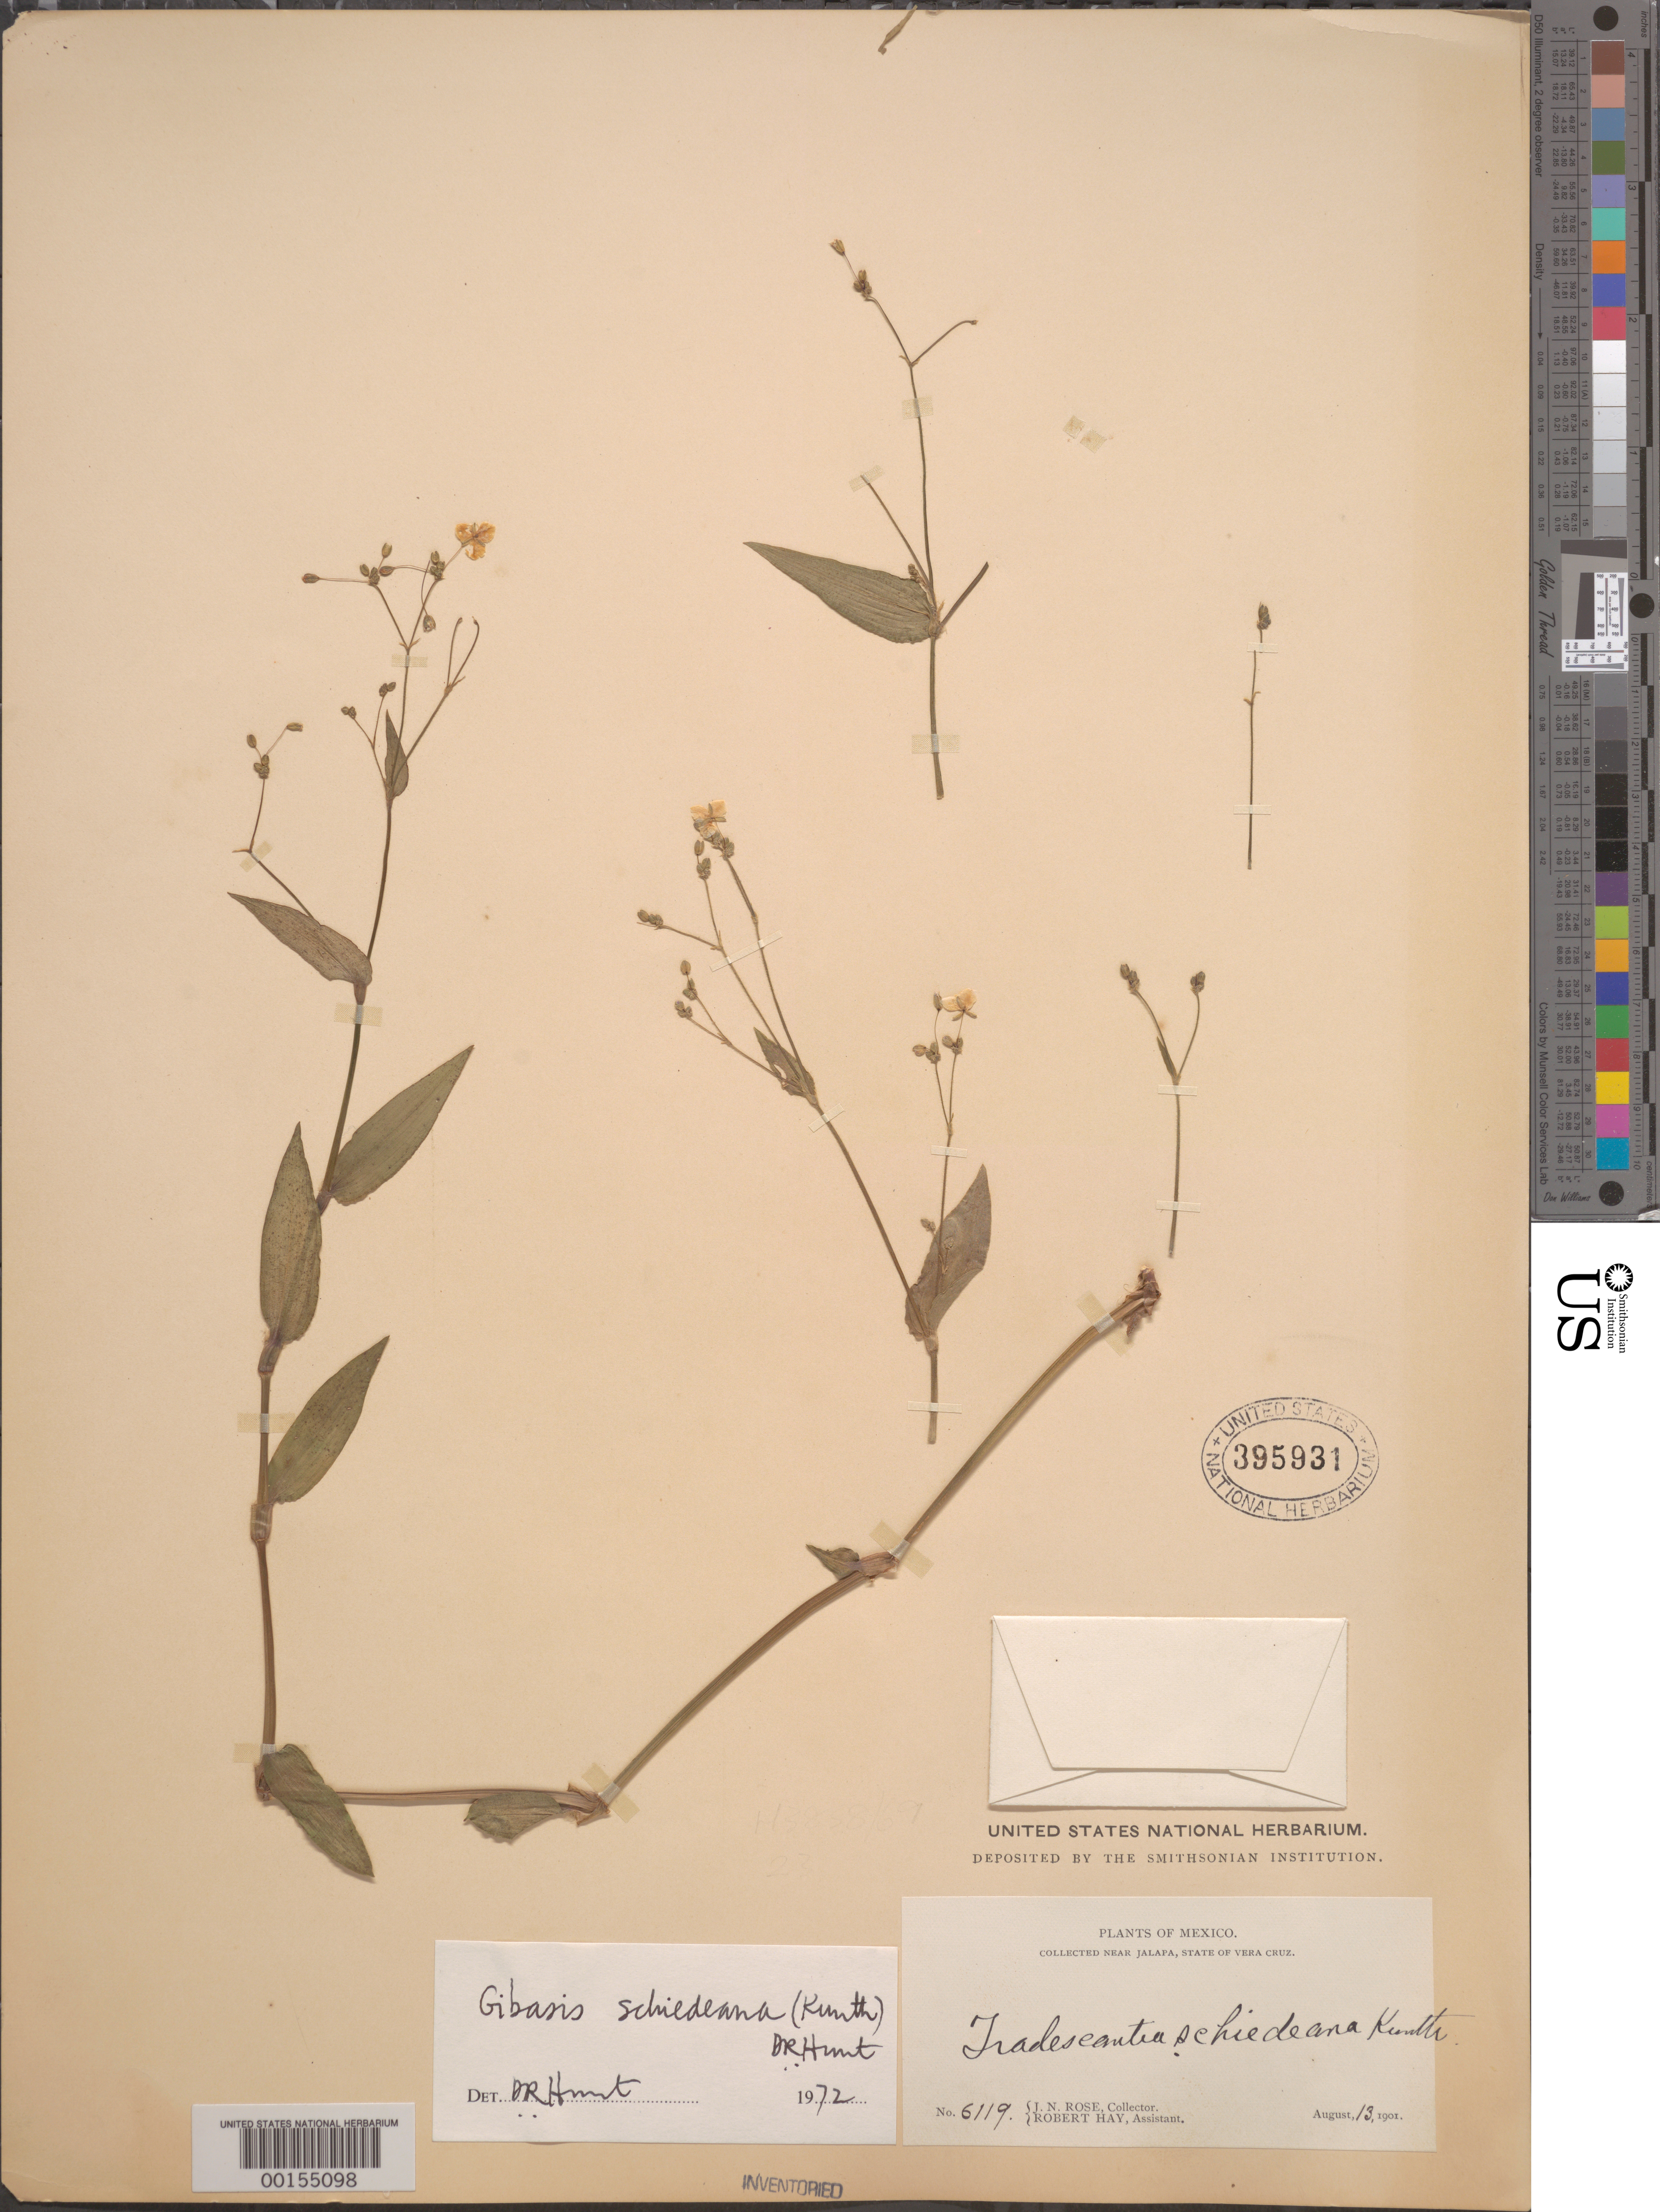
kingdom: Plantae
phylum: Tracheophyta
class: Liliopsida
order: Commelinales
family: Commelinaceae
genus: Gibasis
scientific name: Gibasis pellucida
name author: (M. Martens & Galeotti) D.R. Hunt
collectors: J. N. Rose & R. H. Hay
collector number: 6119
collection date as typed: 13 Aug 1901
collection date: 1901-08-13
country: Mexico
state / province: Veracruz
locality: Near jalapa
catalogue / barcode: US 395931